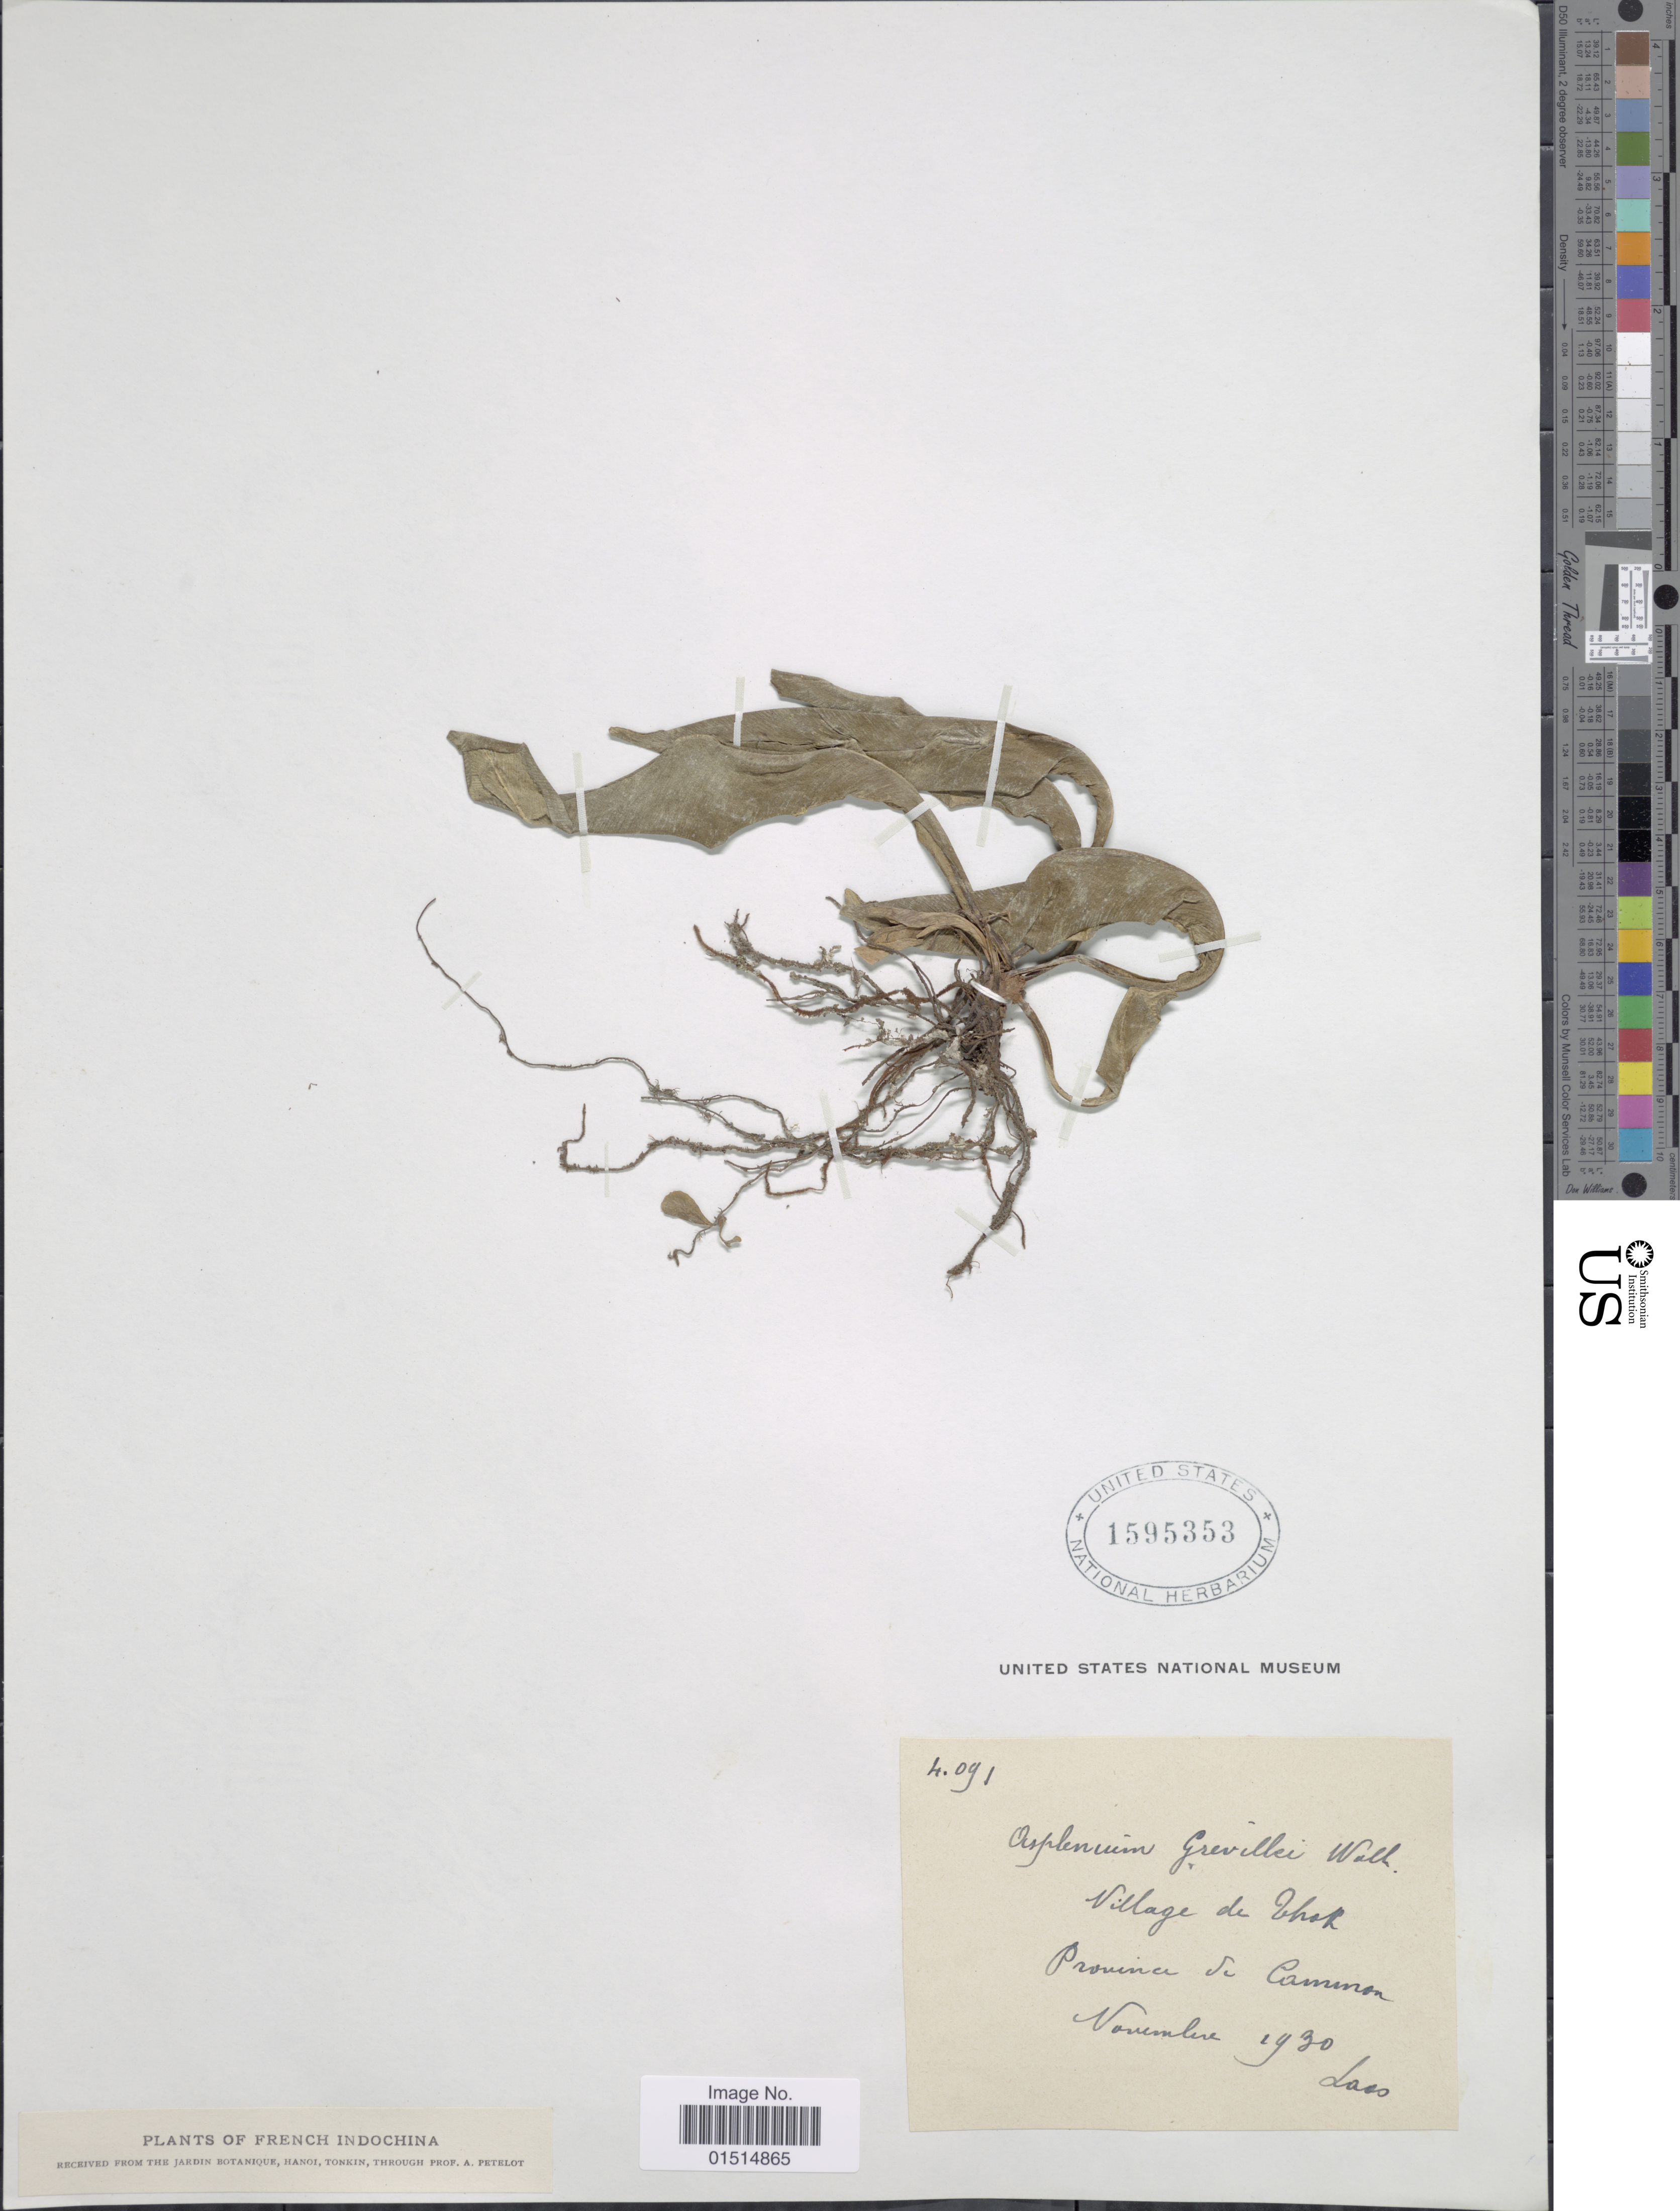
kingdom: Plantae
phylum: Tracheophyta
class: Polypodiopsida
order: Polypodiales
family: Aspleniaceae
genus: Asplenium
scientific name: Asplenium grevillei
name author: Wall. ex Hook. & Grev.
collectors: A. Petelot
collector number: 4091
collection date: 1930-11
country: Vietnam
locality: French Indochina, Provincie de Common. Village de Chor. [interpreted]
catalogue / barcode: US 1595353